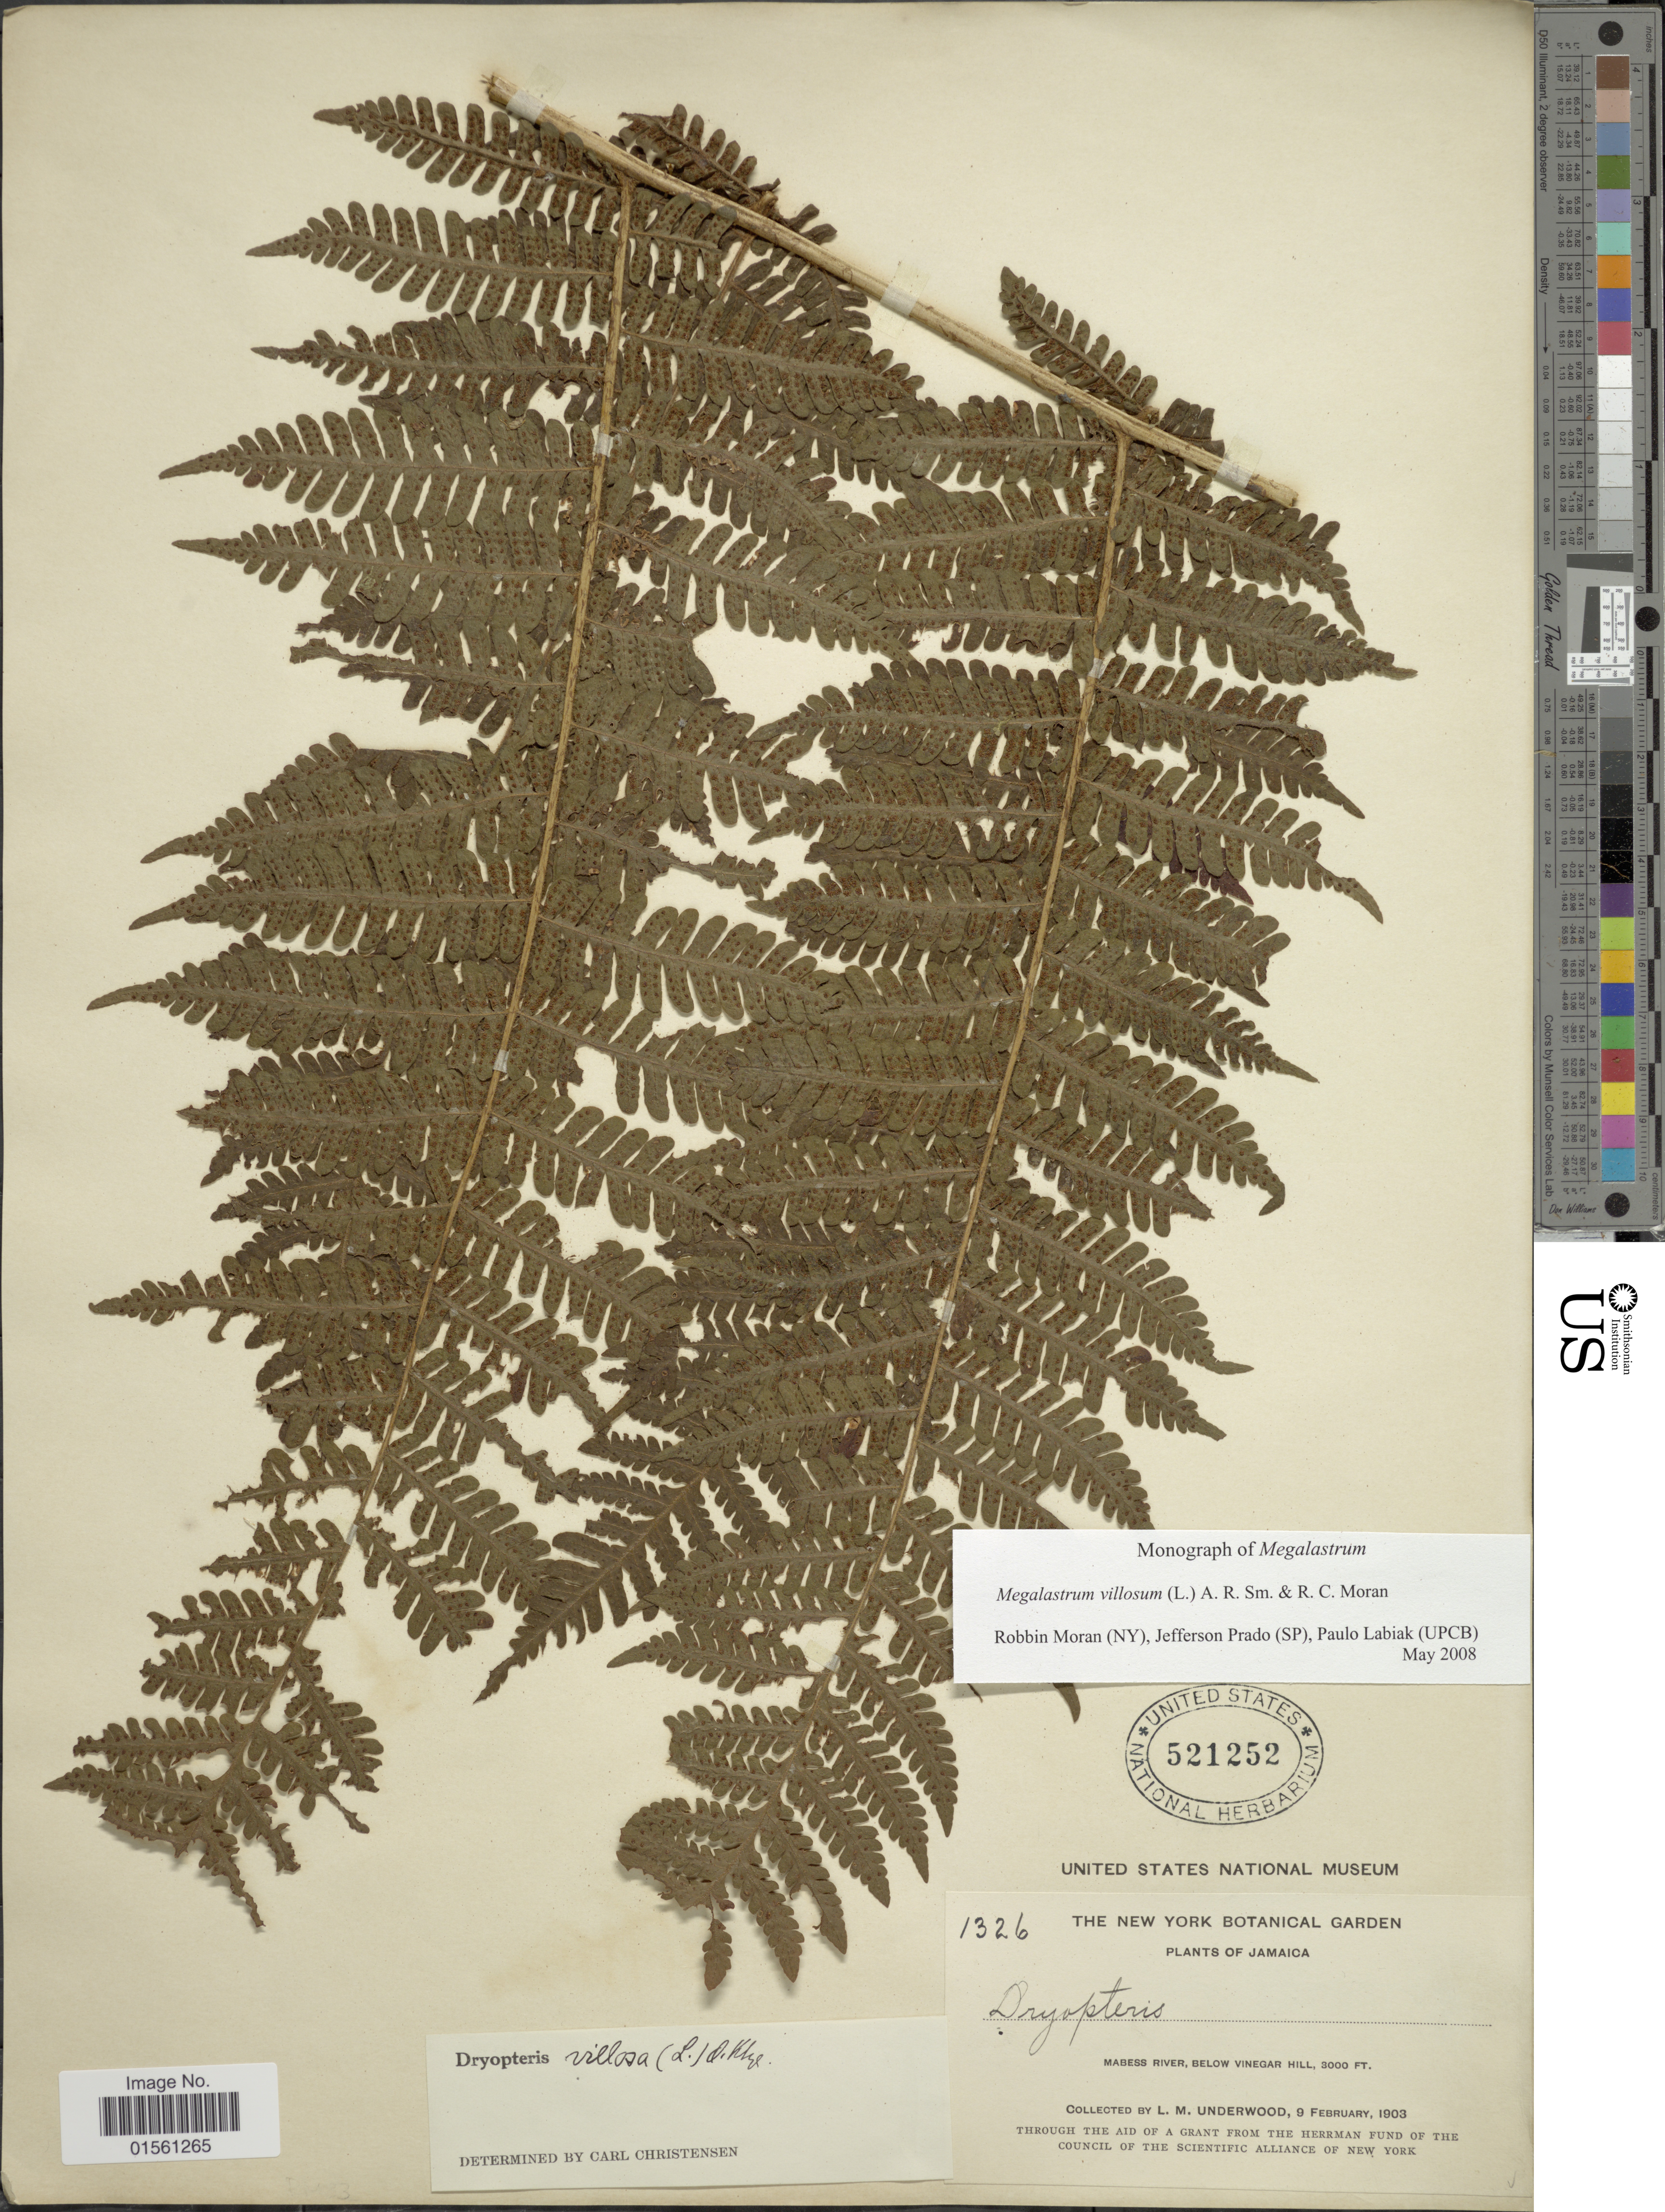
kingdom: Plantae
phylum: Tracheophyta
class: Polypodiopsida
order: Polypodiales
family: Dryopteridaceae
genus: Megalastrum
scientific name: Megalastrum villosum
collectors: L. M. Underwood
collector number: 1326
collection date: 1903-02-09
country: Jamaica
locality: Mabess River Below Vinegar Hill.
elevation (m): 914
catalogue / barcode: US 521252